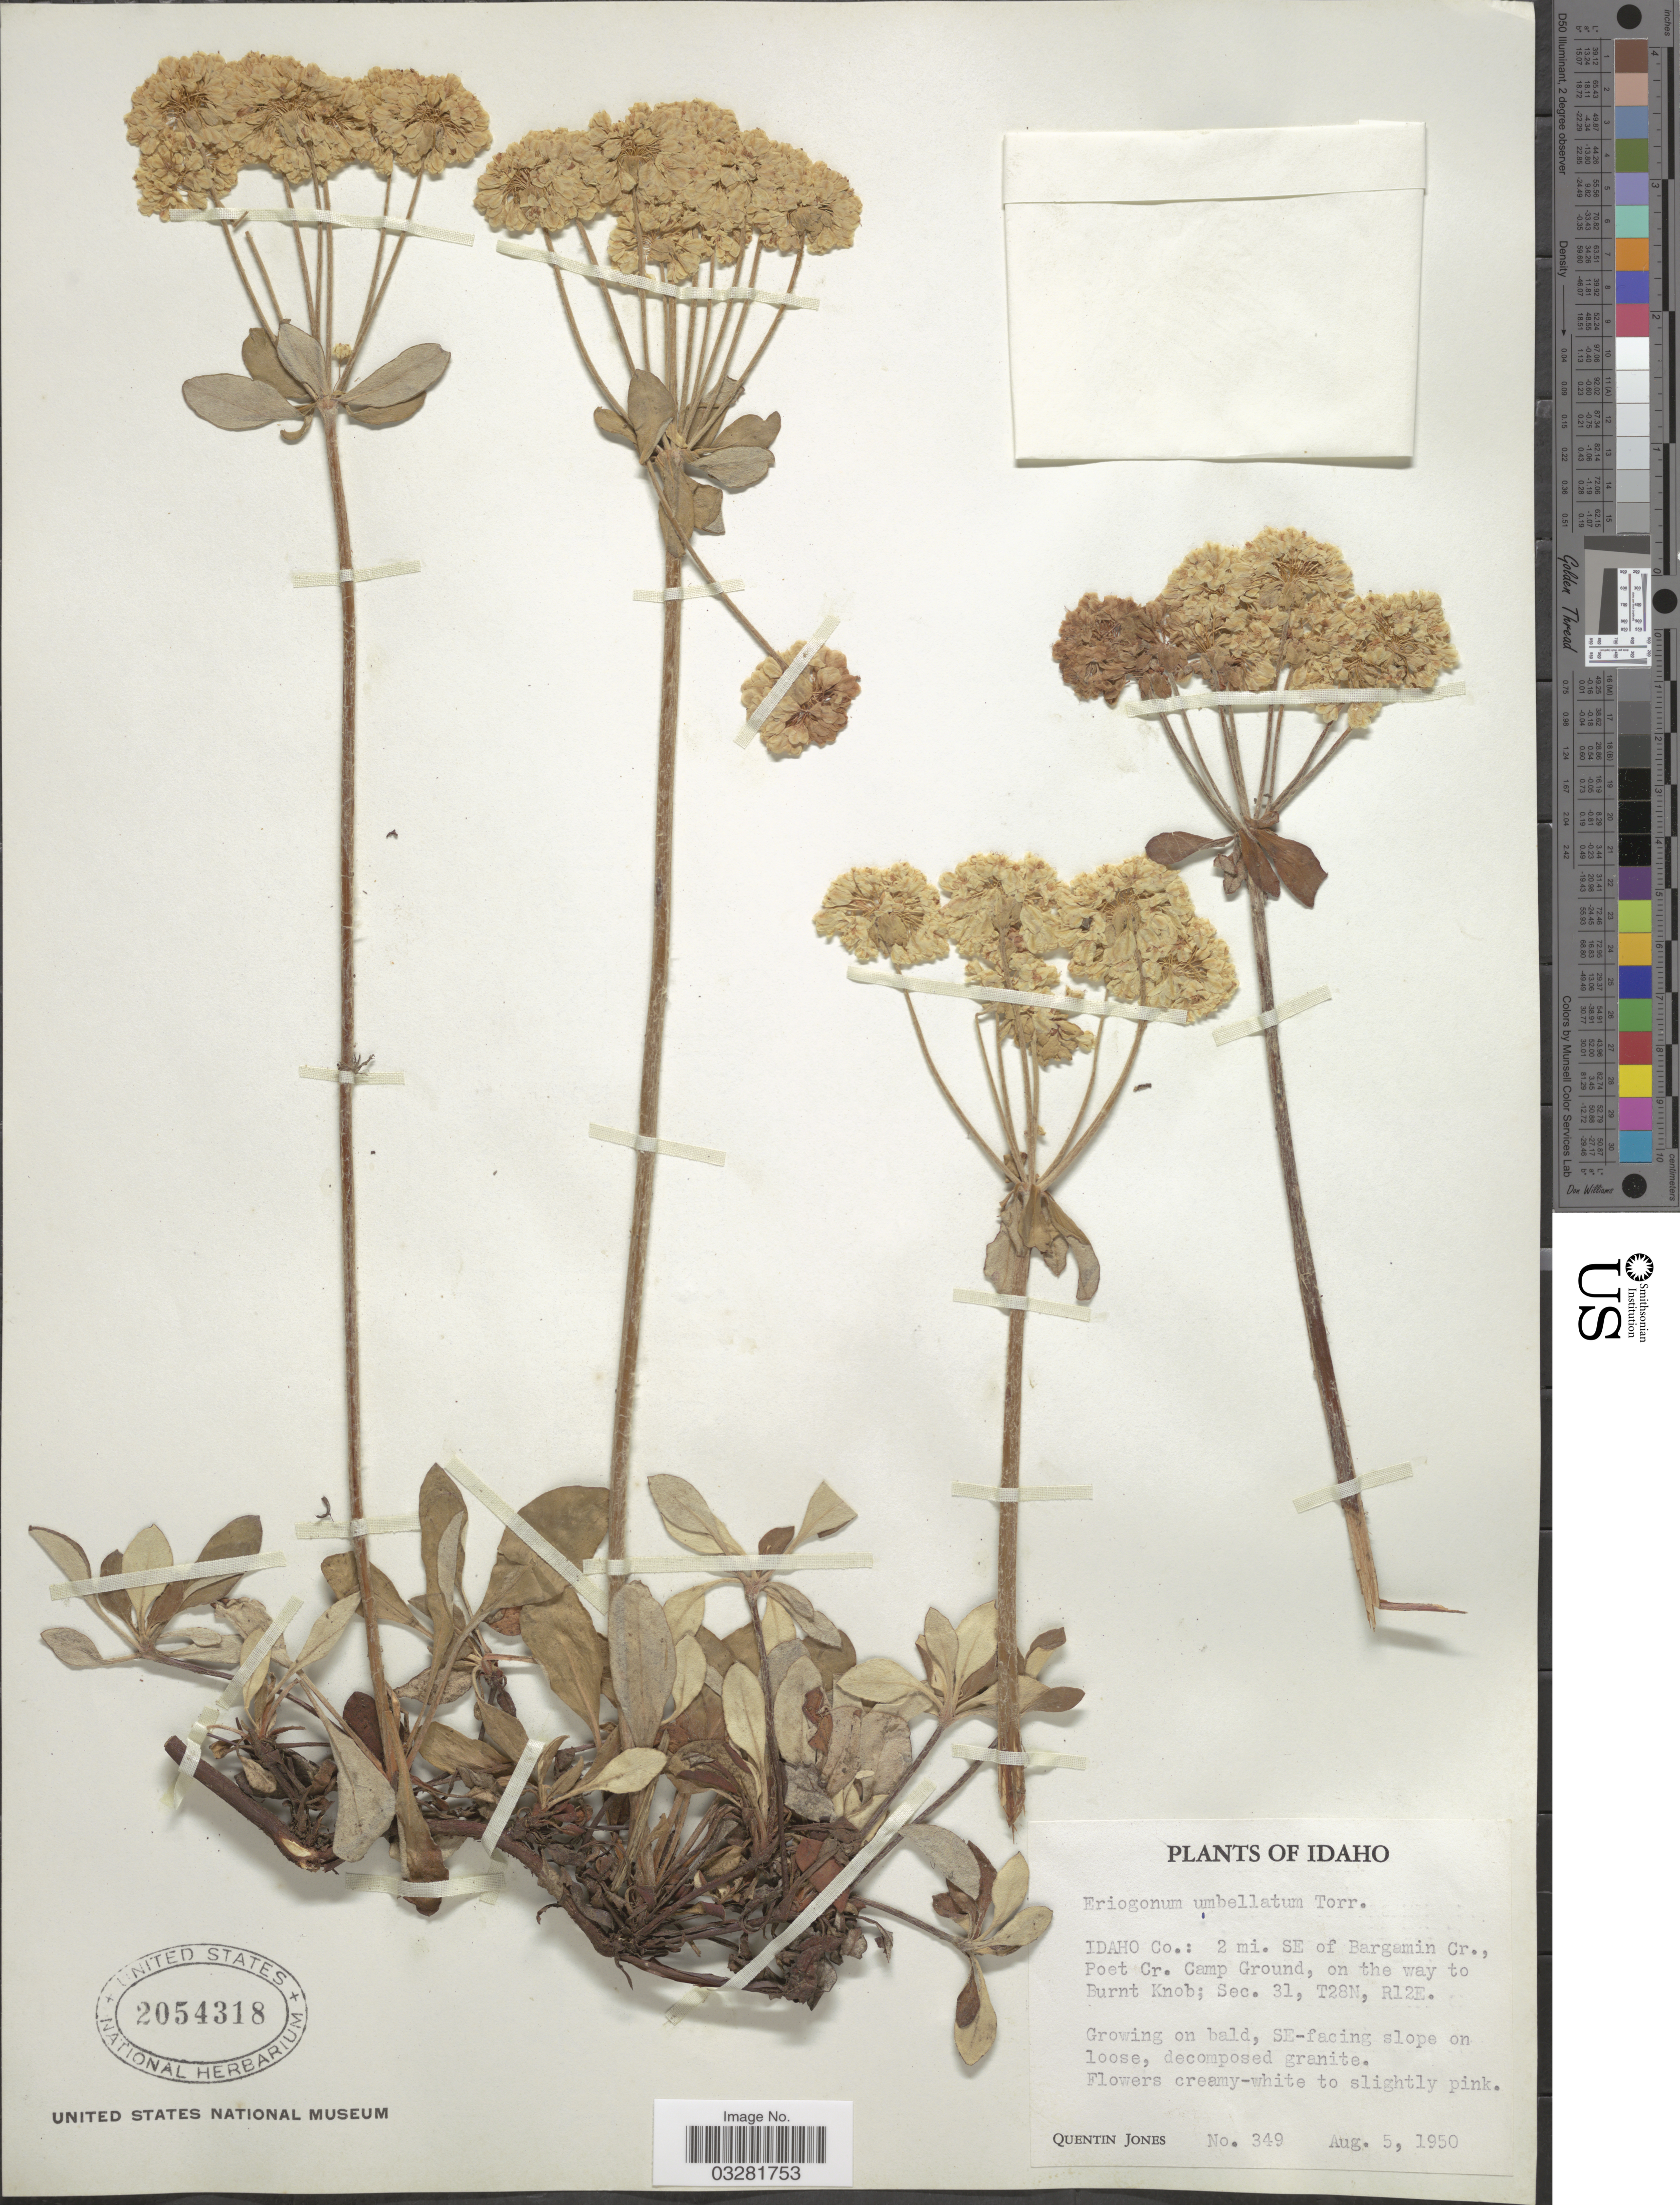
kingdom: Plantae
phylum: Tracheophyta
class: Magnoliopsida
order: Caryophyllales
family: Polygonaceae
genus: Eriogonum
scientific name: Eriogonum umbellatum var. subalpinum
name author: M.E. Jones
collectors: Q. Jones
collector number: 349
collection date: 1950-08-05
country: United States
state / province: Idaho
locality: Idaho Co.: 2 mi. SE of Bargamin Cr., Poet Cr. Camp Ground, on the way to Burnt Knob; Sec. 31, T28N, R12E.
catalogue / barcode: US 2054318